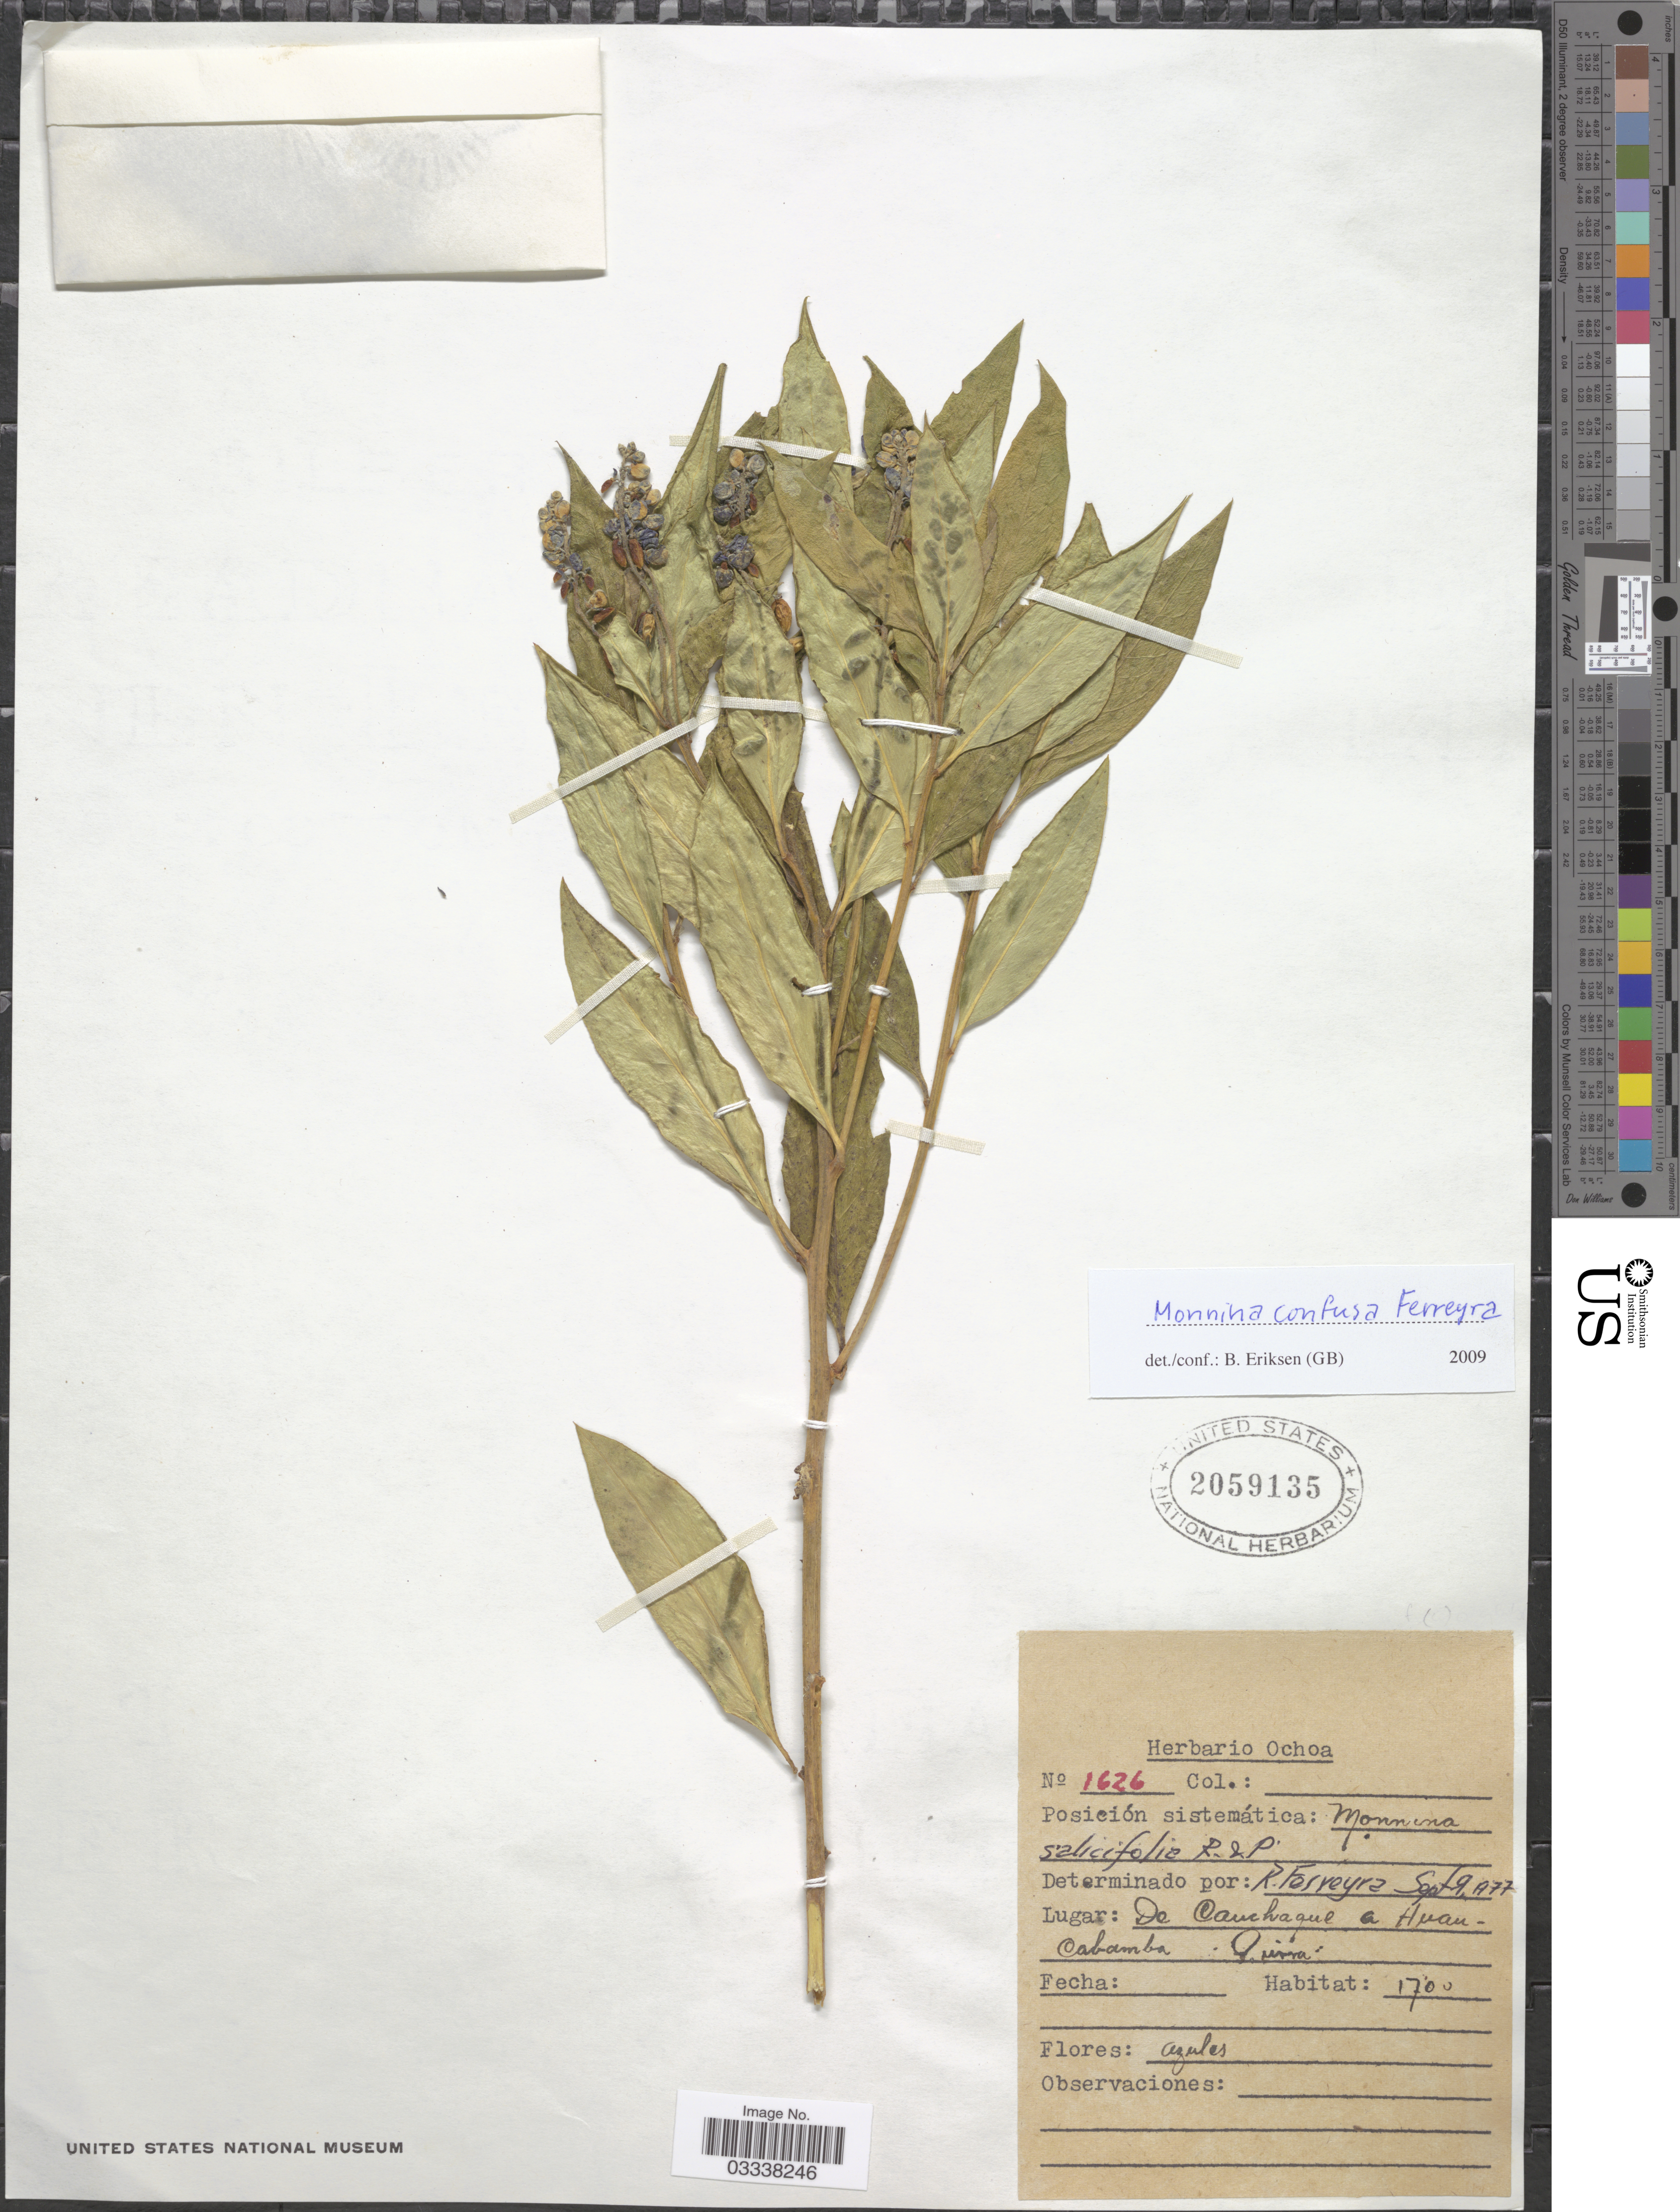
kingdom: Plantae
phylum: Tracheophyta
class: Magnoliopsida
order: Fabales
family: Polygalaceae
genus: Monnina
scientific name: Monnina confusa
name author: Ferreyra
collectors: ex herb. Ochoa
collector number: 1626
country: Peru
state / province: Piura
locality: De Canchaque a Huancabamba.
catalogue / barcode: US 2059135